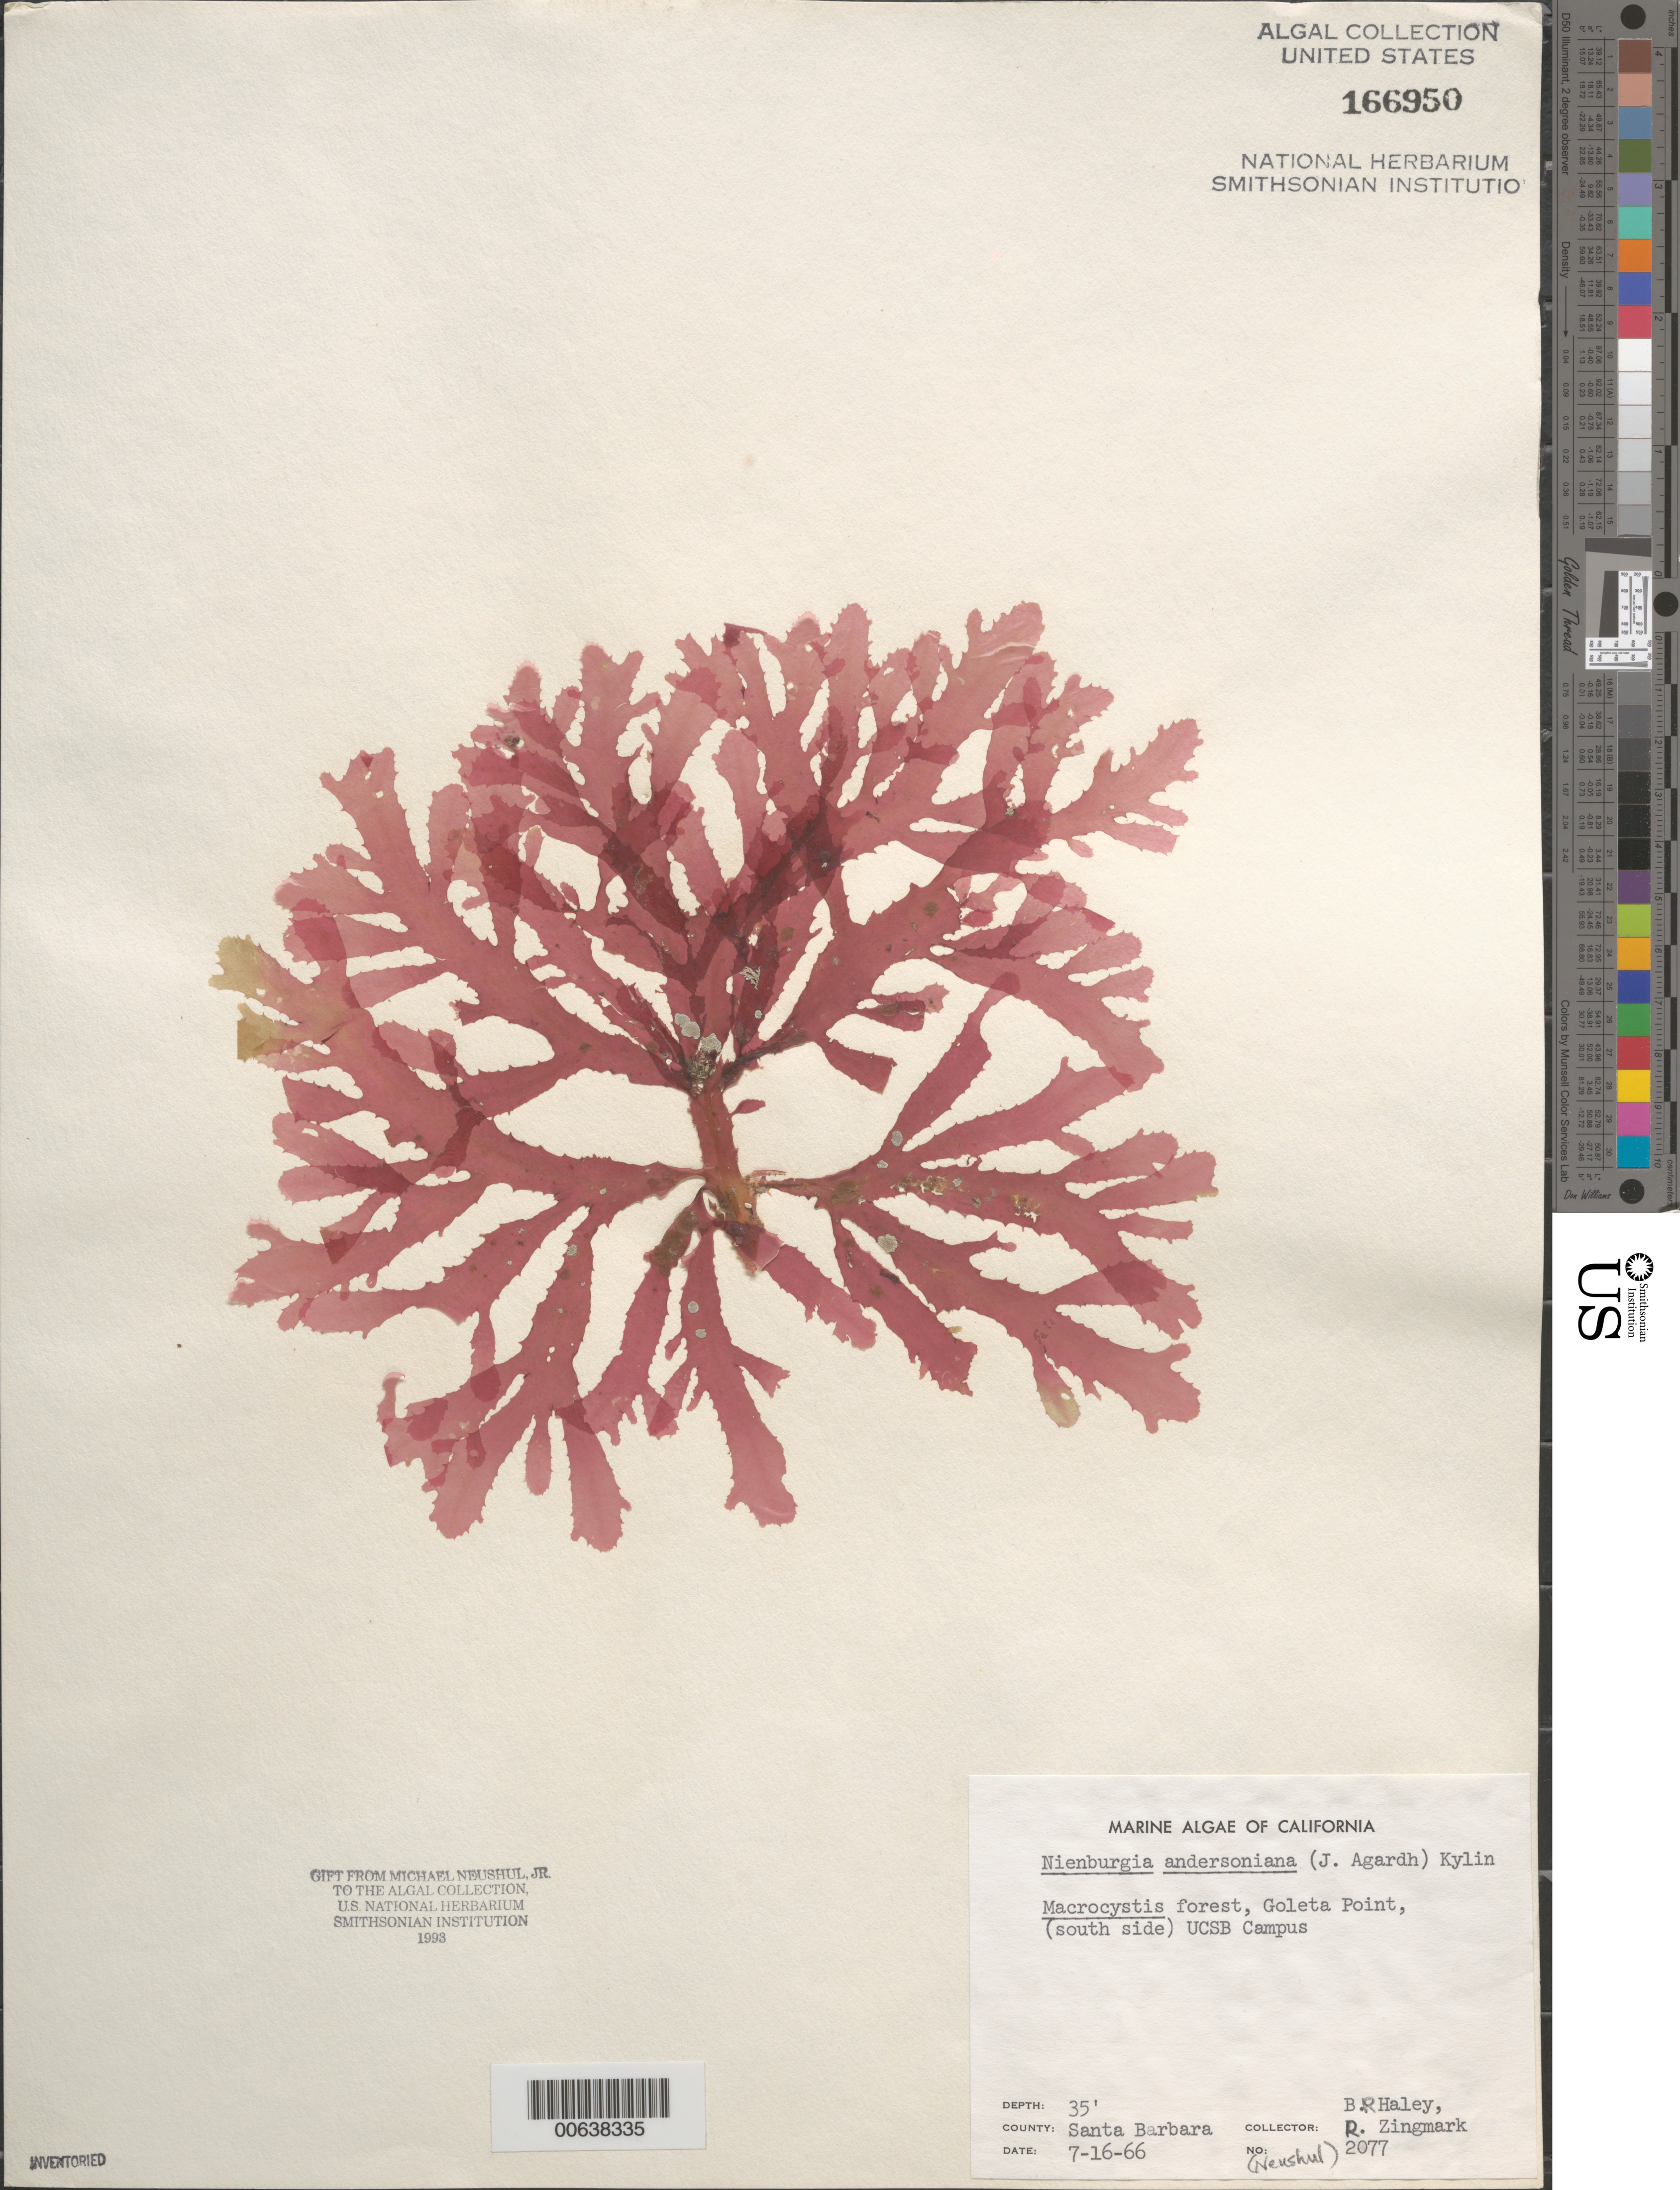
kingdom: Plantae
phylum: Rhodophyta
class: Florideophyceae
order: Ceramiales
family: Delesseriaceae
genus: Nienburgia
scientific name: Nienburgia andersoniana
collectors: B. Haley & R. Zingmark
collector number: Neushul 2077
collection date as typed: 16 Jul 1966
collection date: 1966-07-16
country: United States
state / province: California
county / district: Santa Barbara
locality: Goleta Point, University of California Santa Barbara Campus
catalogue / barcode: US 166950